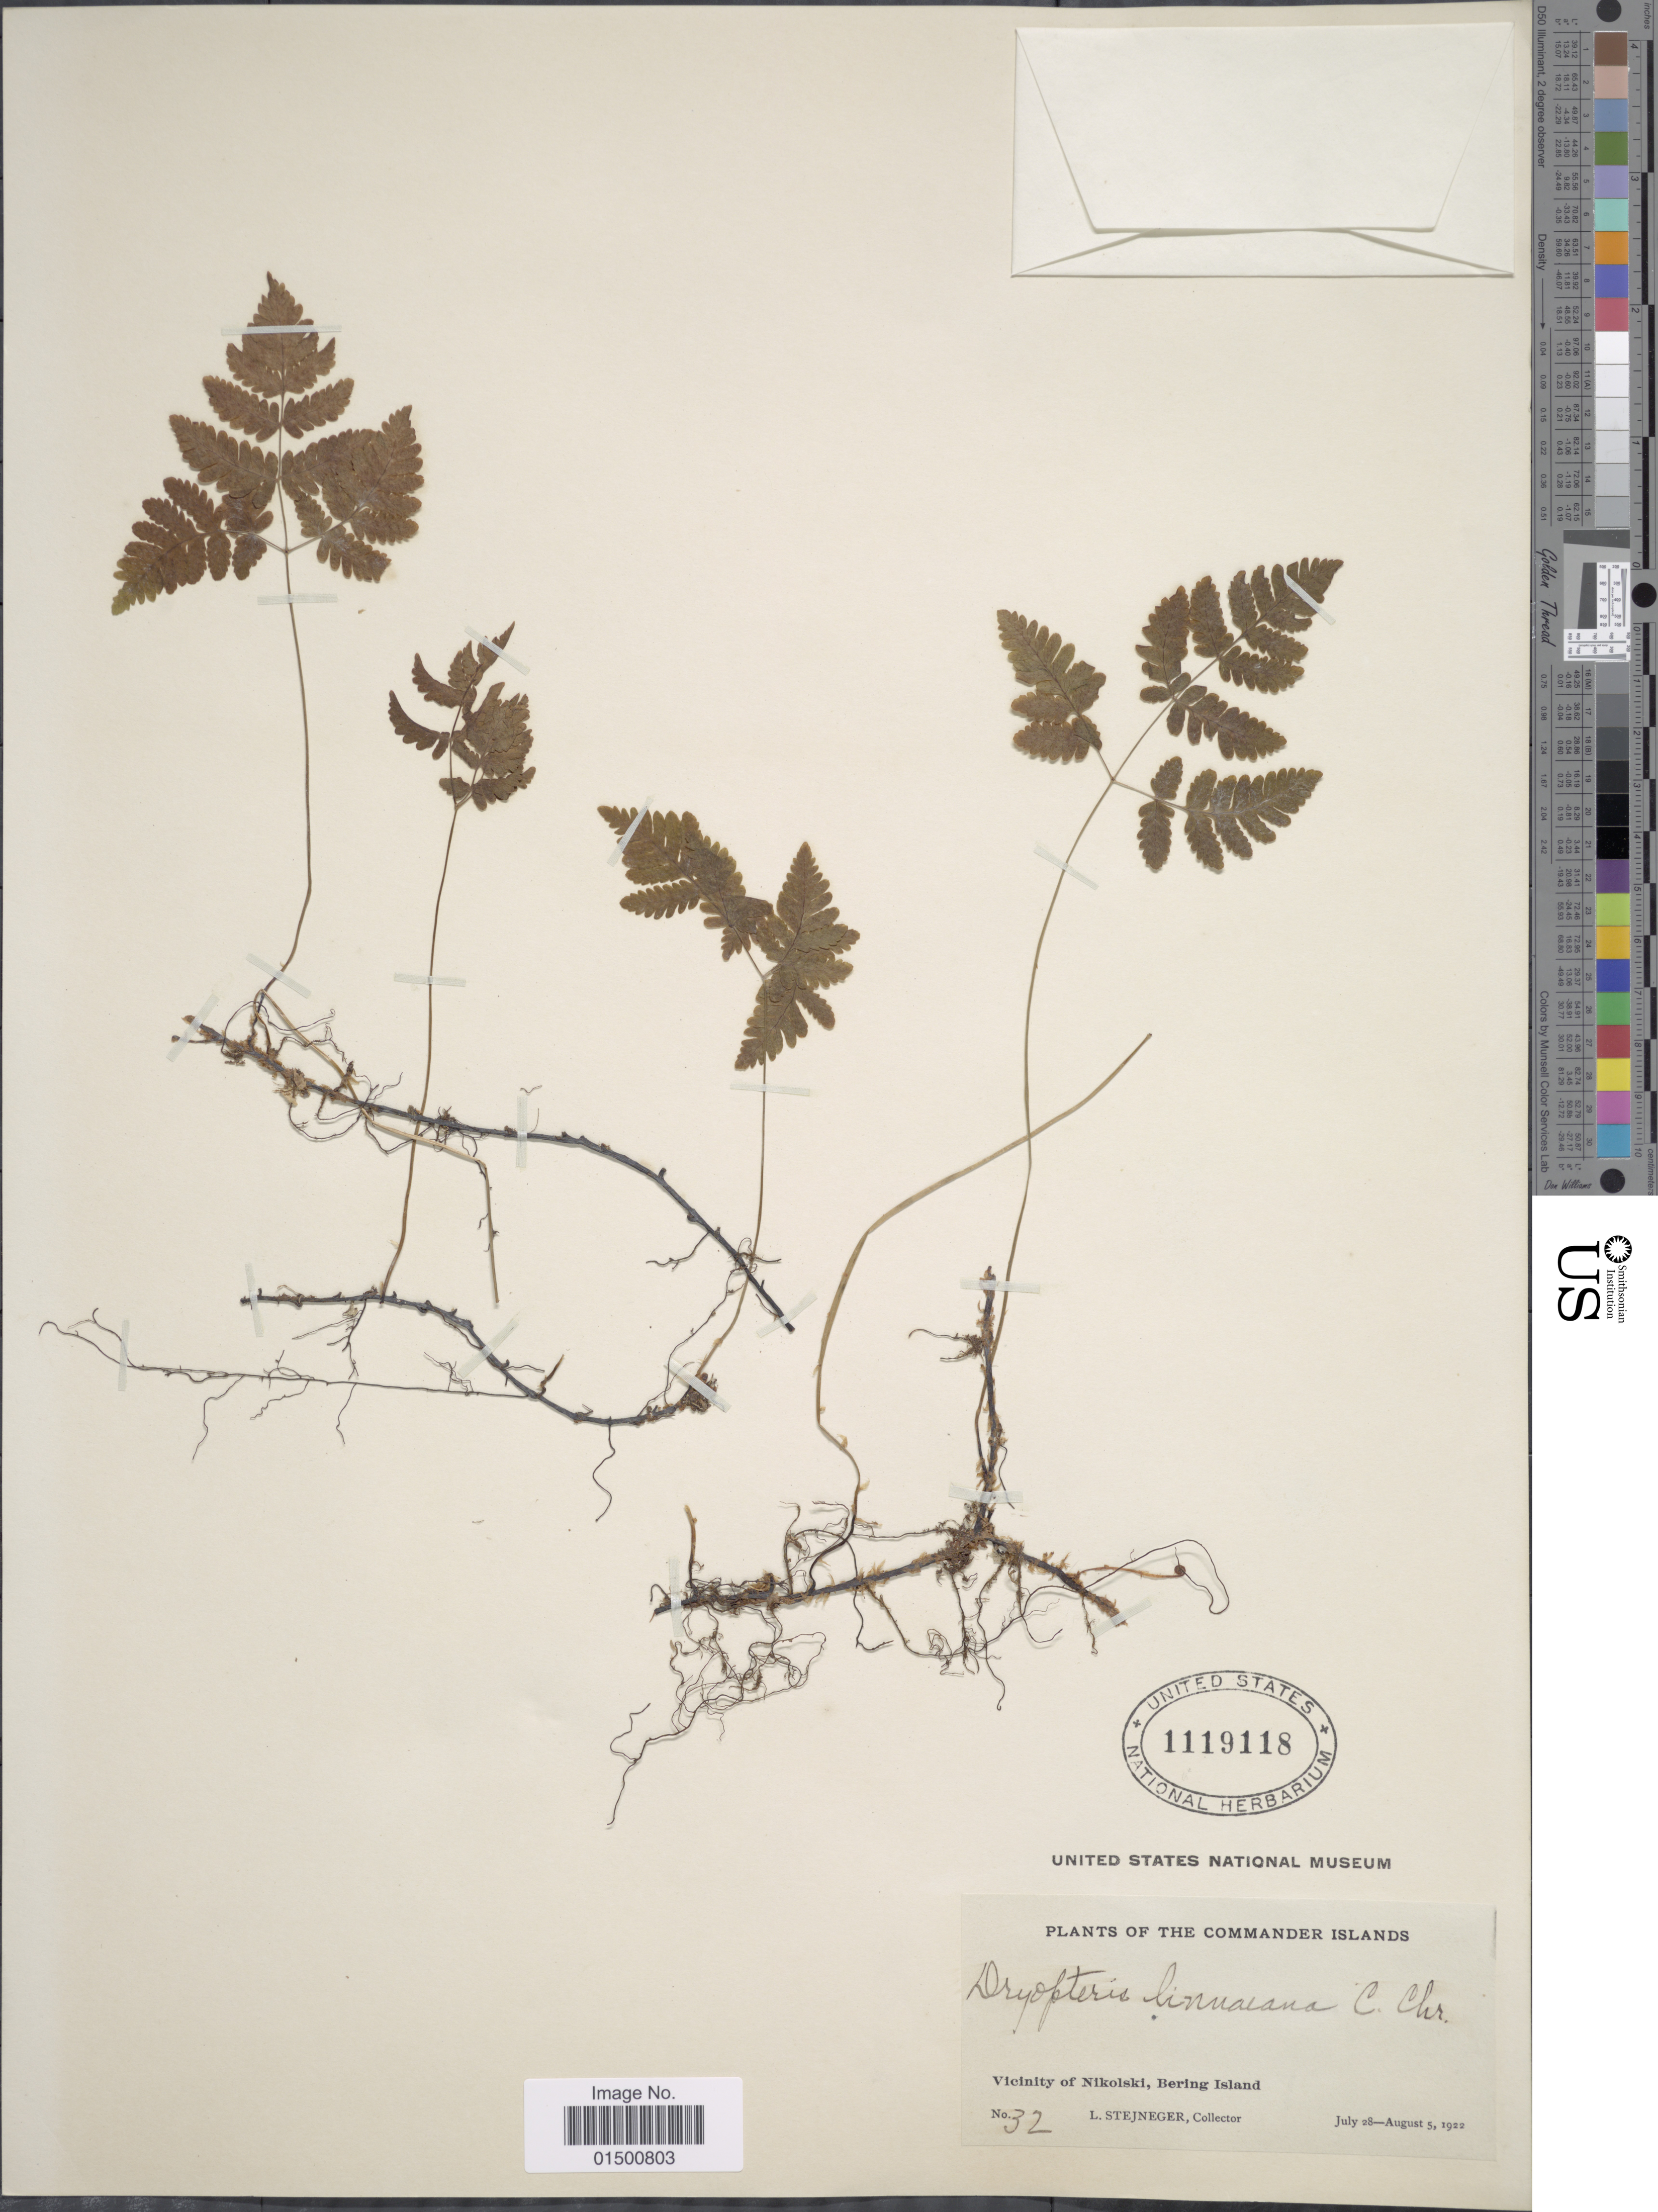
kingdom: Plantae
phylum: Tracheophyta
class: Polypodiopsida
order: Polypodiales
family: Cystopteridaceae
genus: Gymnocarpium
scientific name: Gymnocarpium dryopteris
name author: (L.) Newman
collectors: L. Stejneger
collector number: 32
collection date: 1922-07-28/1922-08-05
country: Russian Federation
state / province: Kamchatka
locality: Vicinity of Nikolsky, Bering Island, Commander Islands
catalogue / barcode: US 1119118